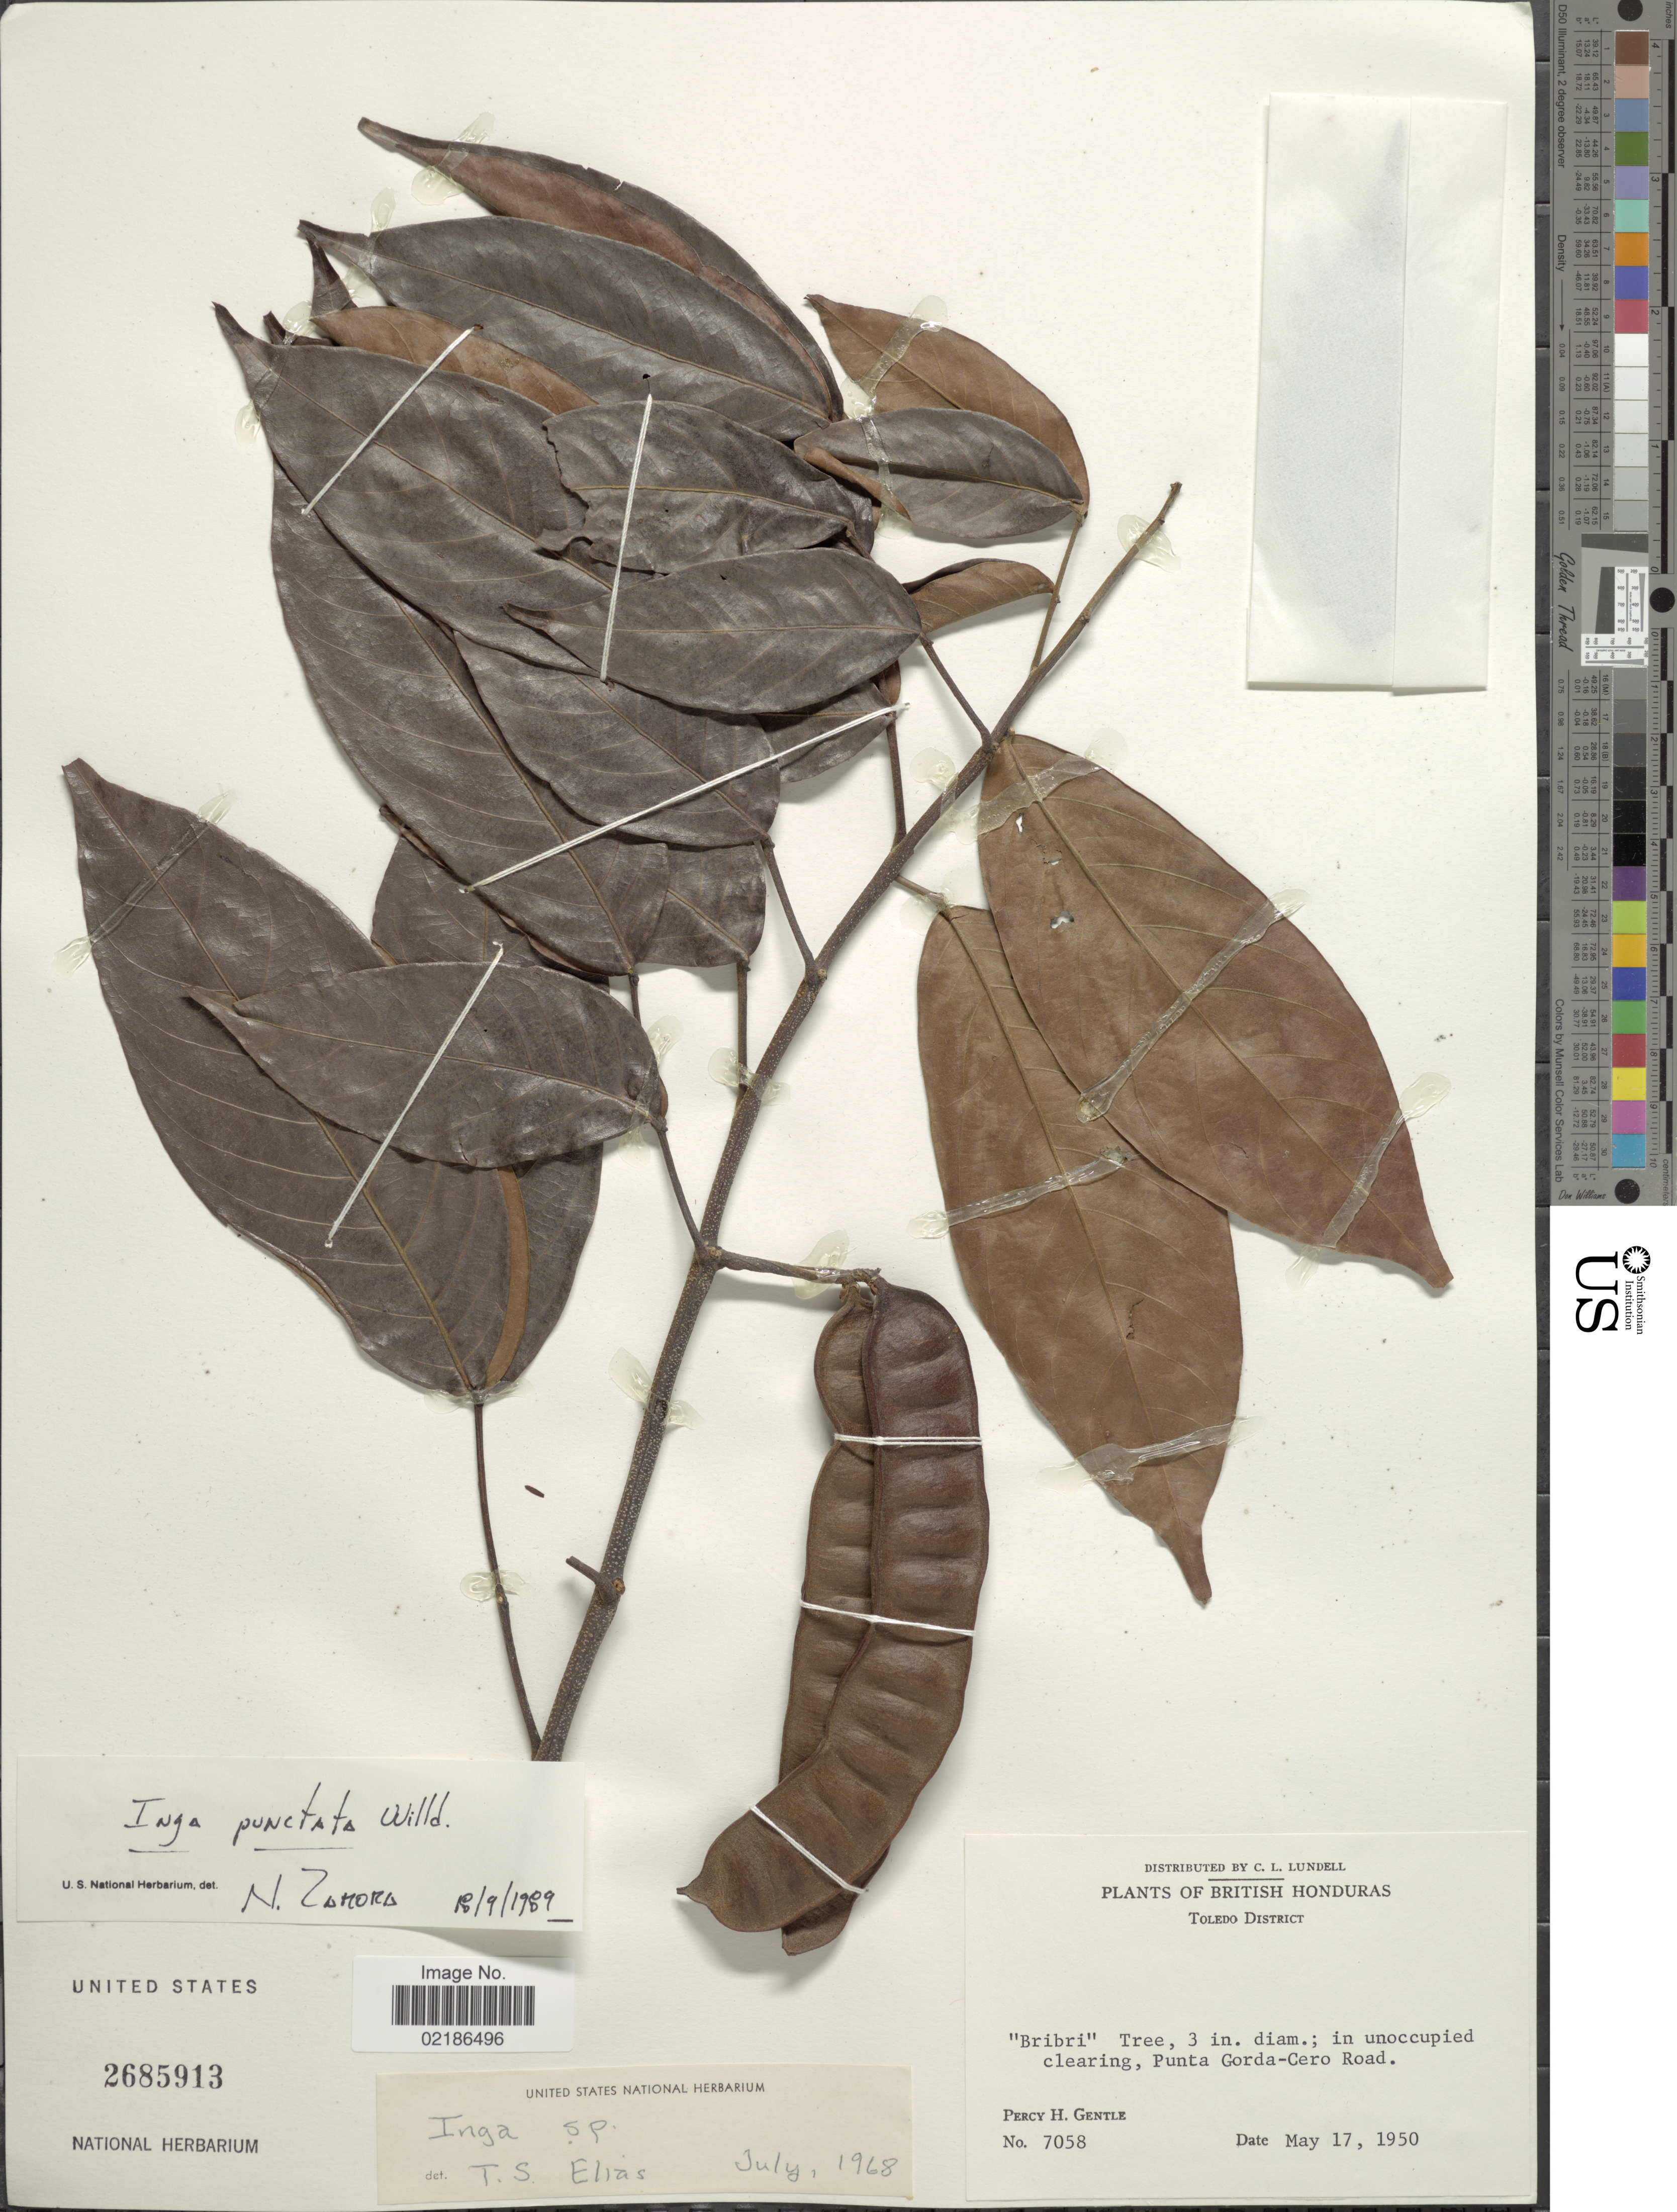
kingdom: Plantae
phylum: Tracheophyta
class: Magnoliopsida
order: Fabales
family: Fabaceae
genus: Inga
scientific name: Inga punctata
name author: Willd.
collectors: P. H. Gentle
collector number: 7058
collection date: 1950-05-17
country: Belize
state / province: Toledo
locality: British Honduras, Punta Gorda-Cero Road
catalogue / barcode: US 2685913